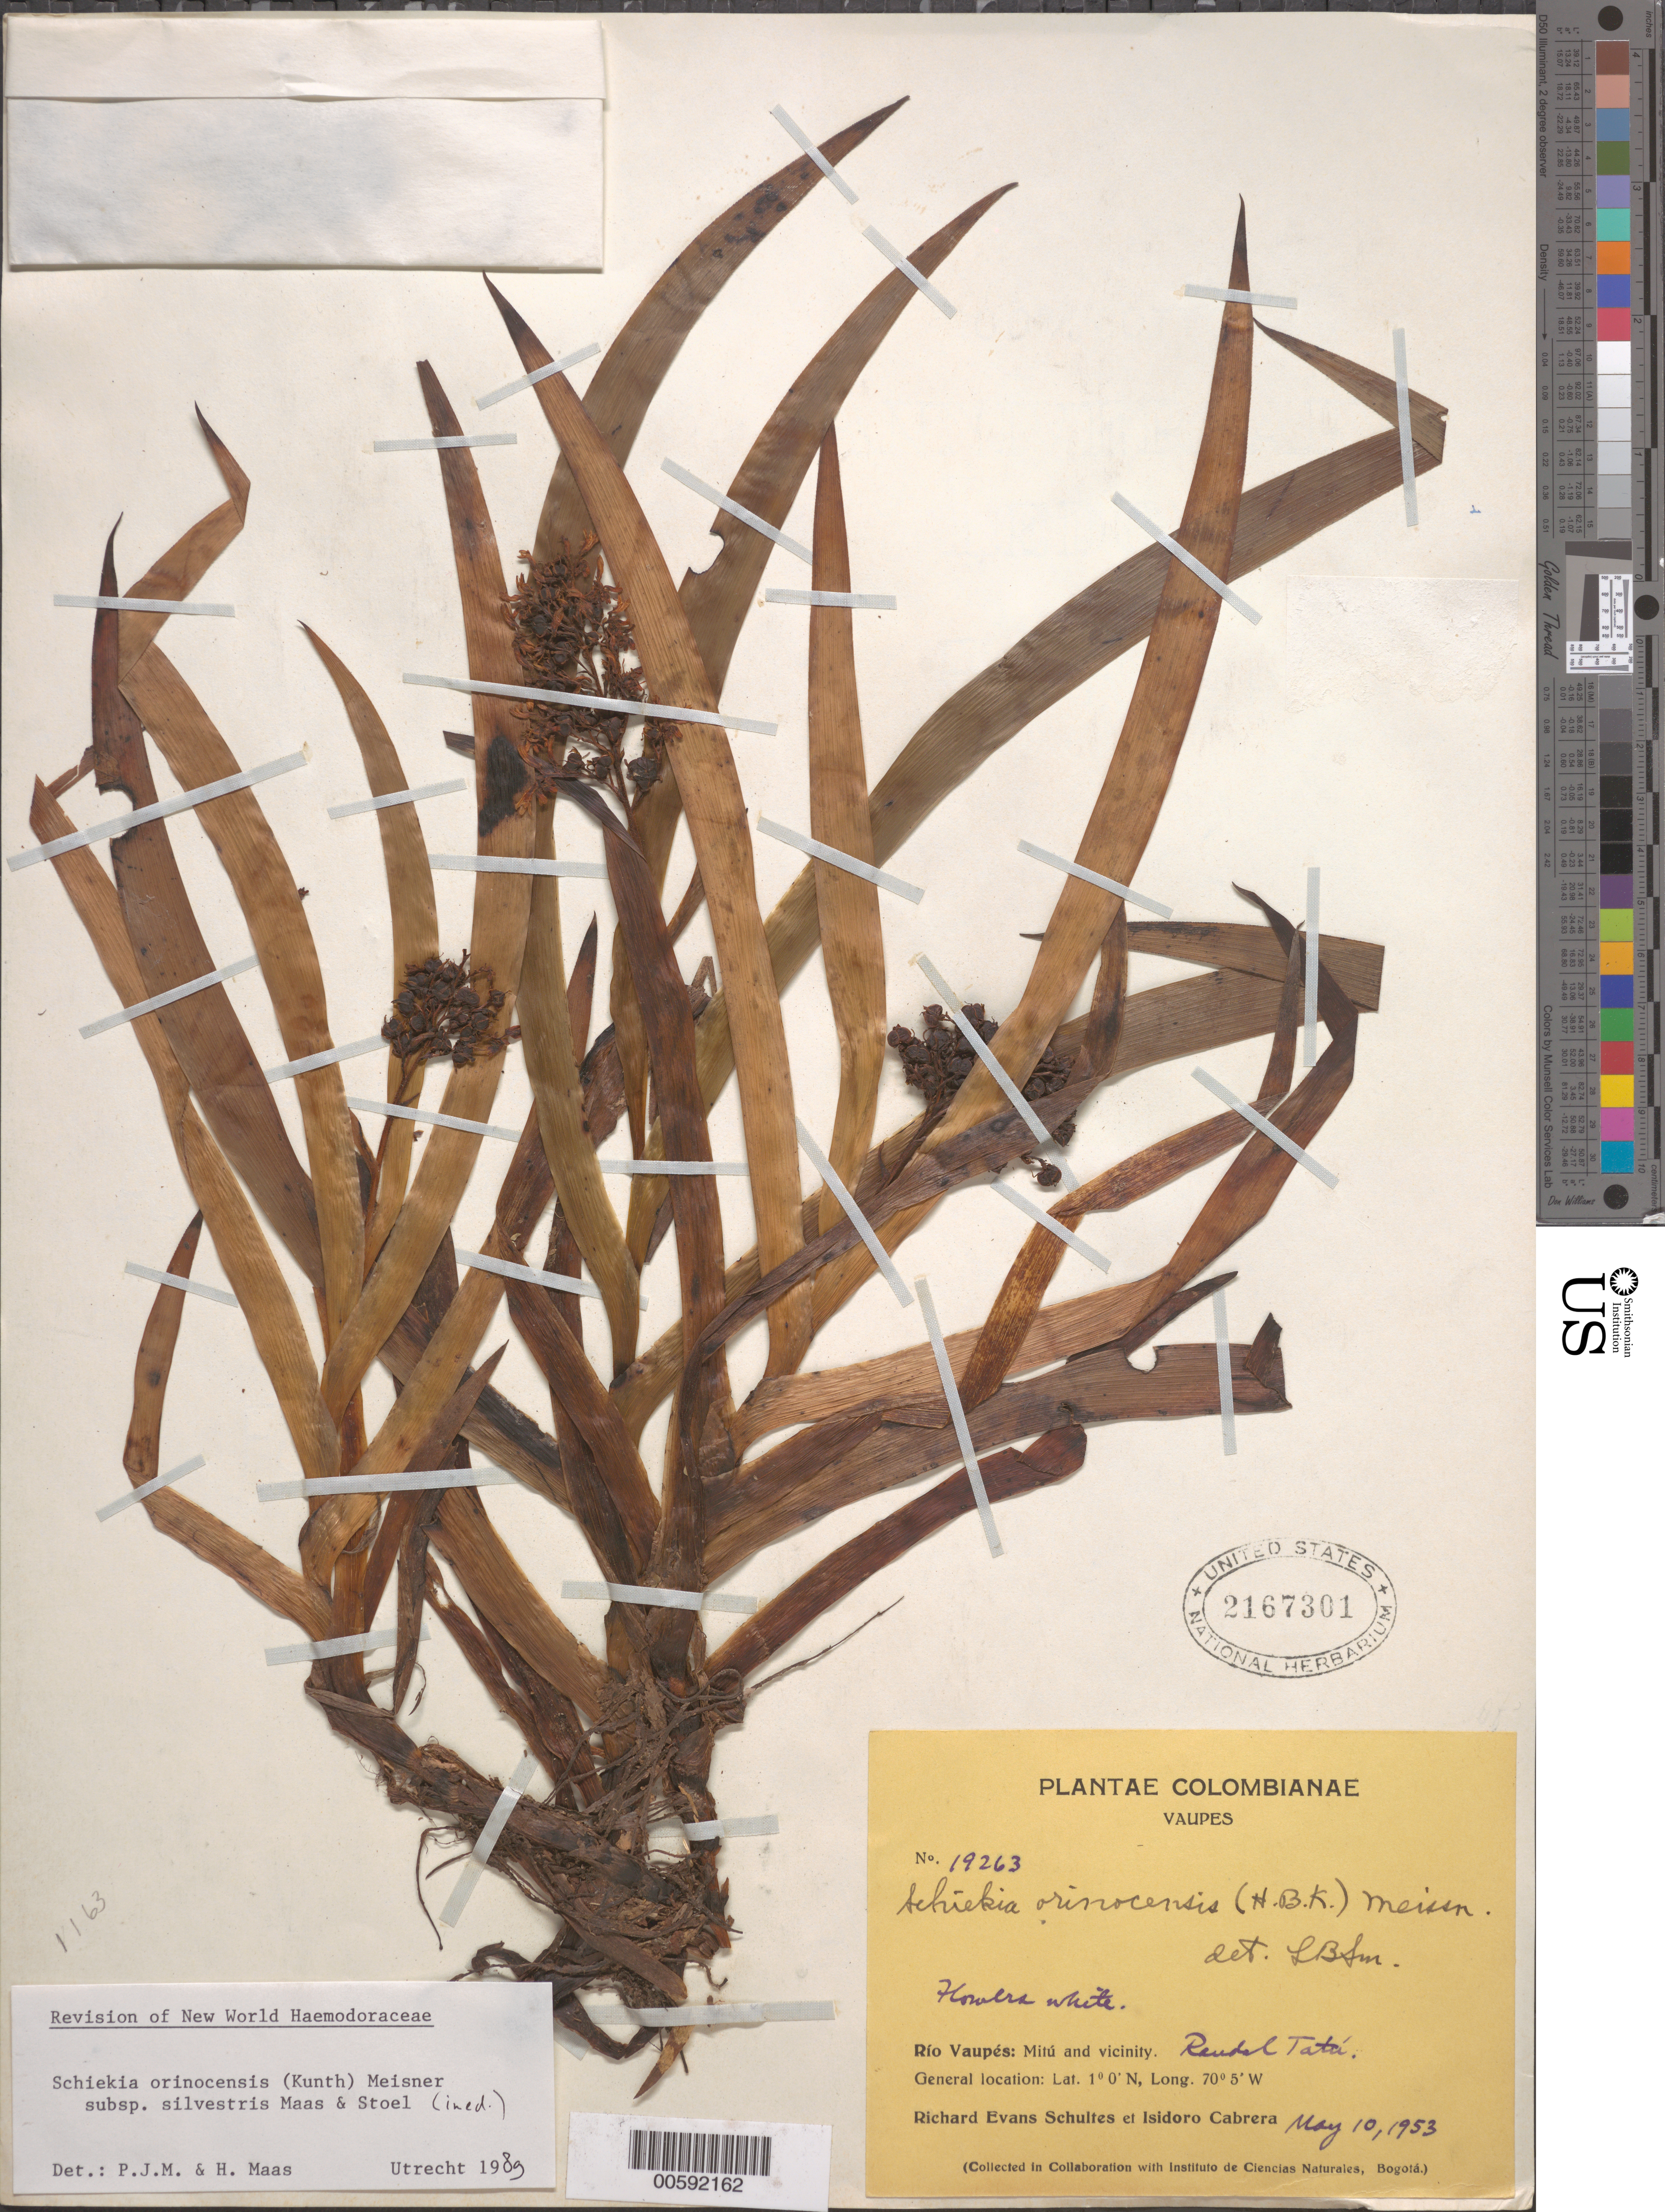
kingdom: Plantae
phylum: Tracheophyta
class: Liliopsida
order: Commelinales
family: Haemodoraceae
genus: Schiekia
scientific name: Schiekia orinocensis subsp. silvestris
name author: Maas & Stoel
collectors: R. E. Schultes & I. Cabrera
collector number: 19263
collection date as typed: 10 May 1953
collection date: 1953-05-10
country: Colombia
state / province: Vaupés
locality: Rio Vaupes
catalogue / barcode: US 2167301